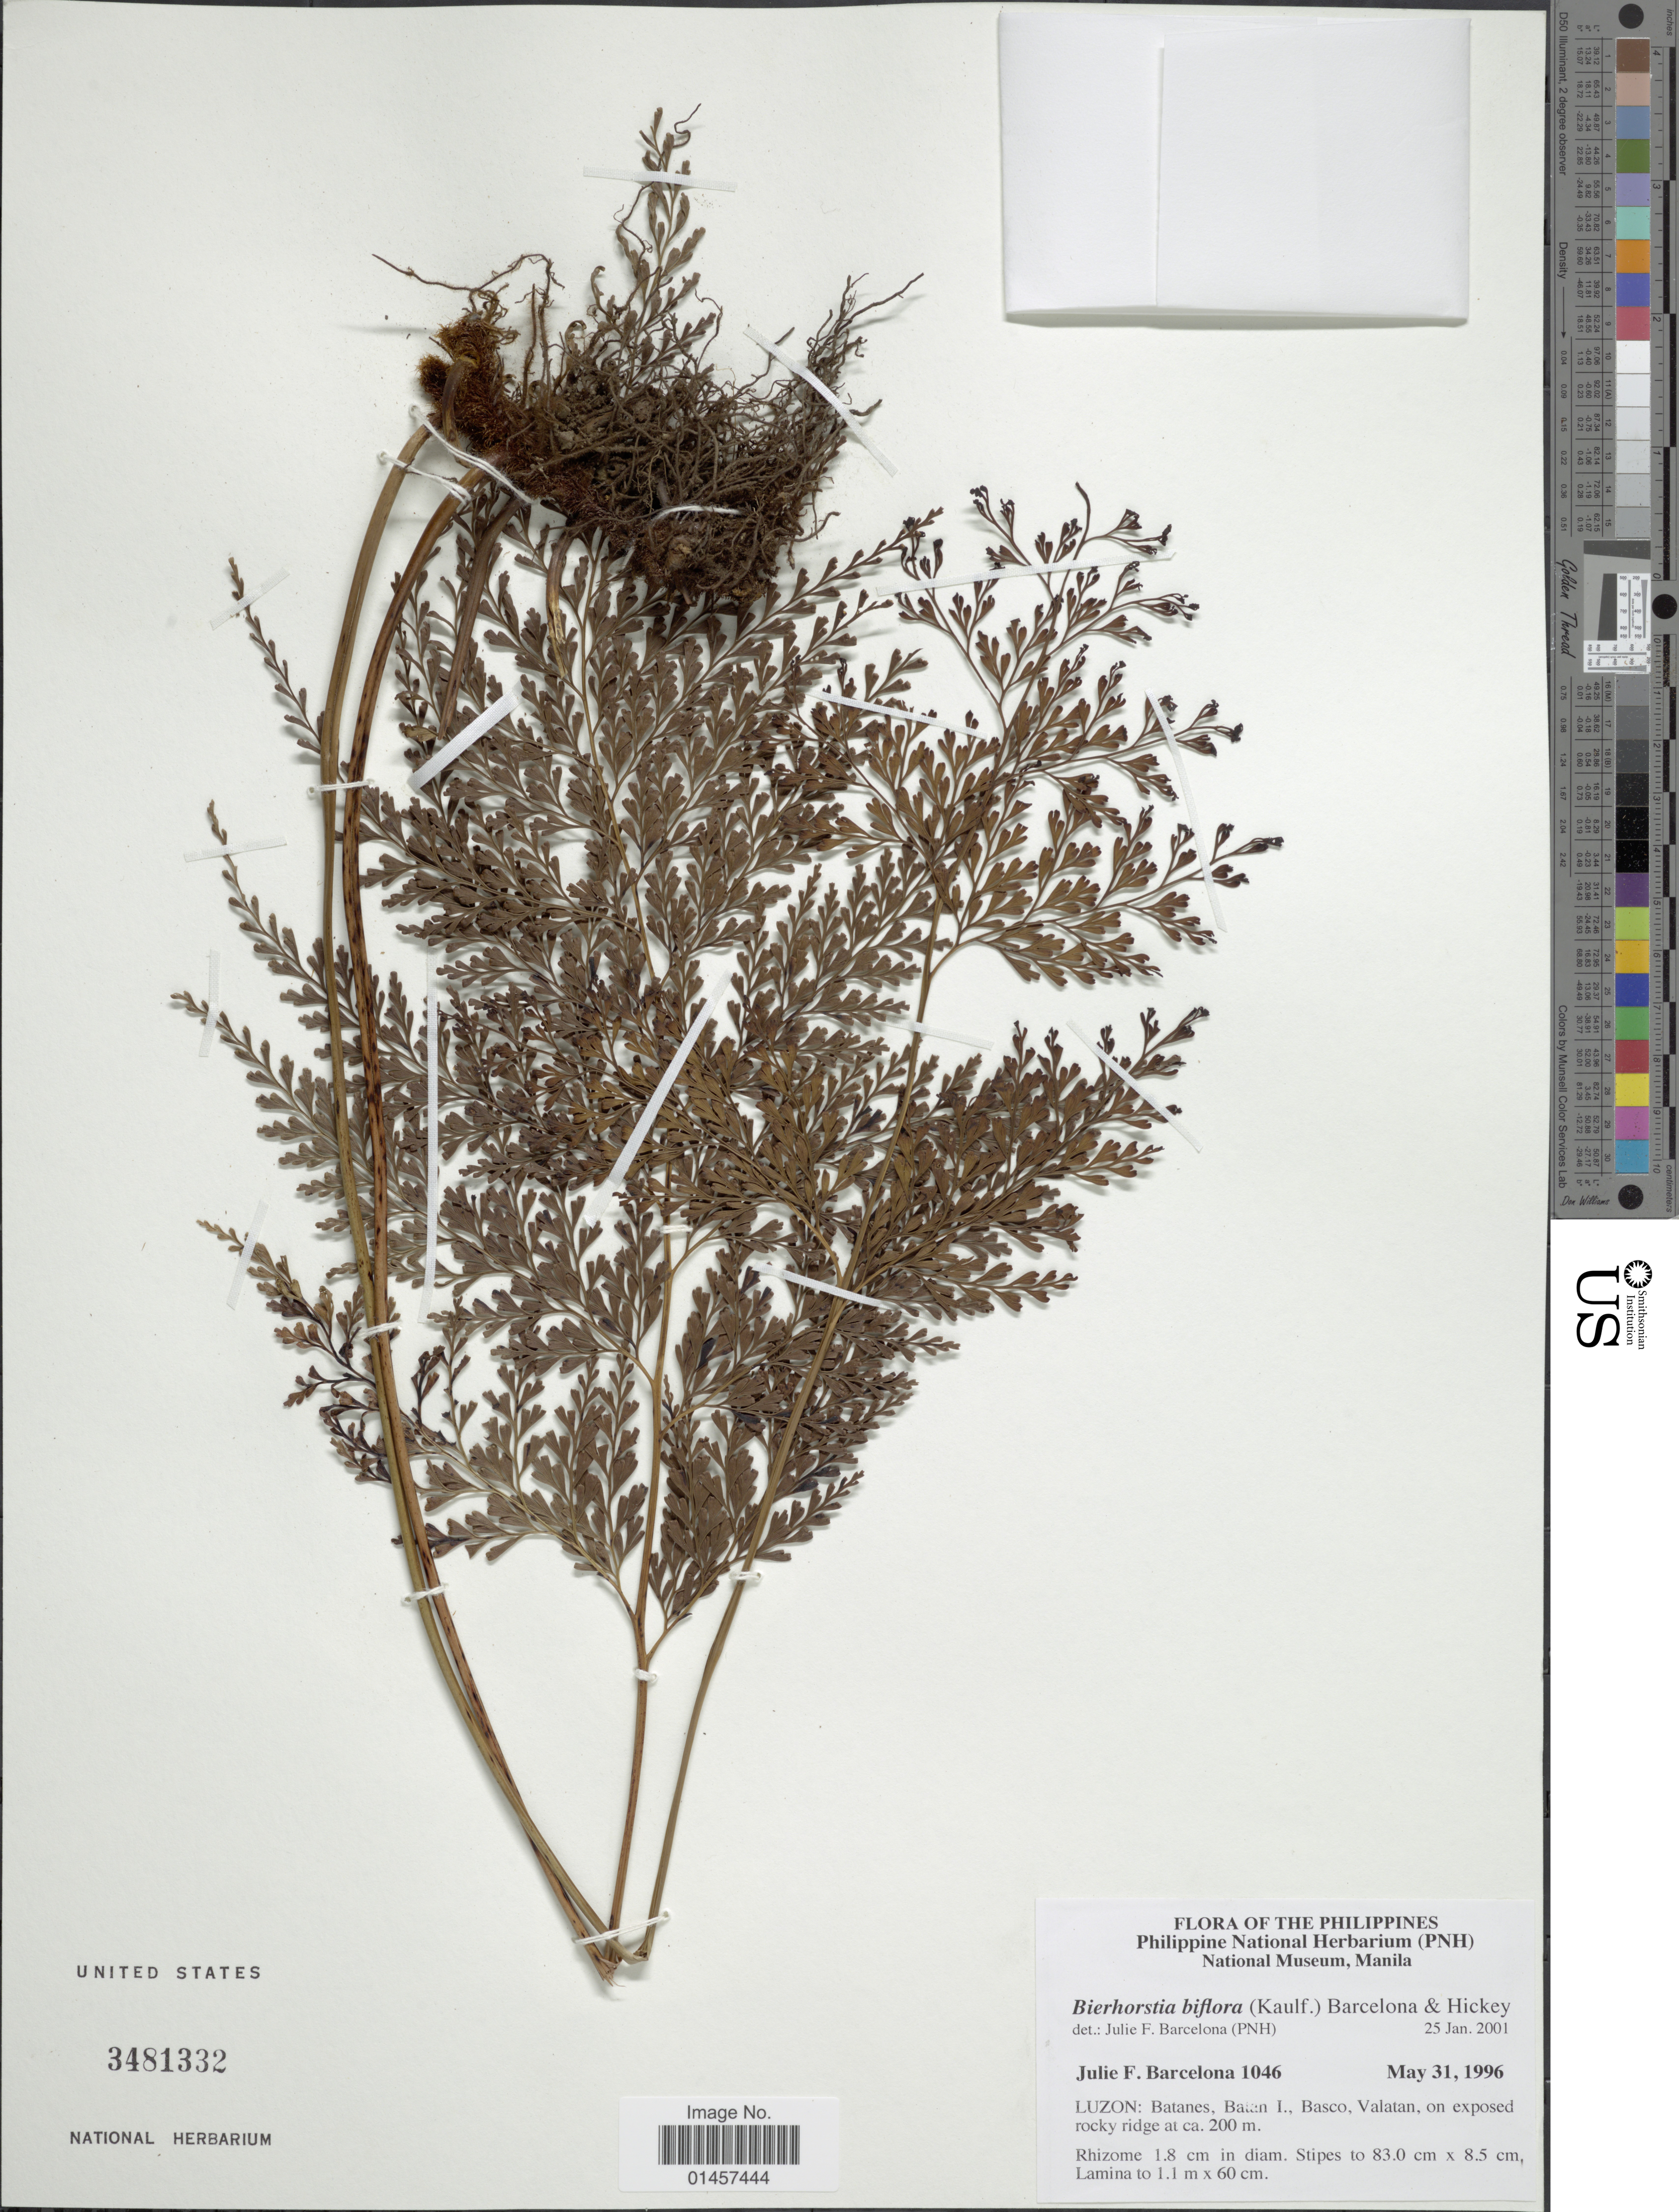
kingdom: Plantae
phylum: Tracheophyta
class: Polypodiopsida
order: Polypodiales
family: Lindsaeaceae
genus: Sphenomeris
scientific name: Sphenomeris biflora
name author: (Kaulf.) Mett.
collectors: J. F. Barcelona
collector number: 1046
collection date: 1996-05-31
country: Philippines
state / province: Cagayan Valley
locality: Luzon: batanes, Batan I., Basco, Valatan, on exposed ridge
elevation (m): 200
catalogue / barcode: US 3481332